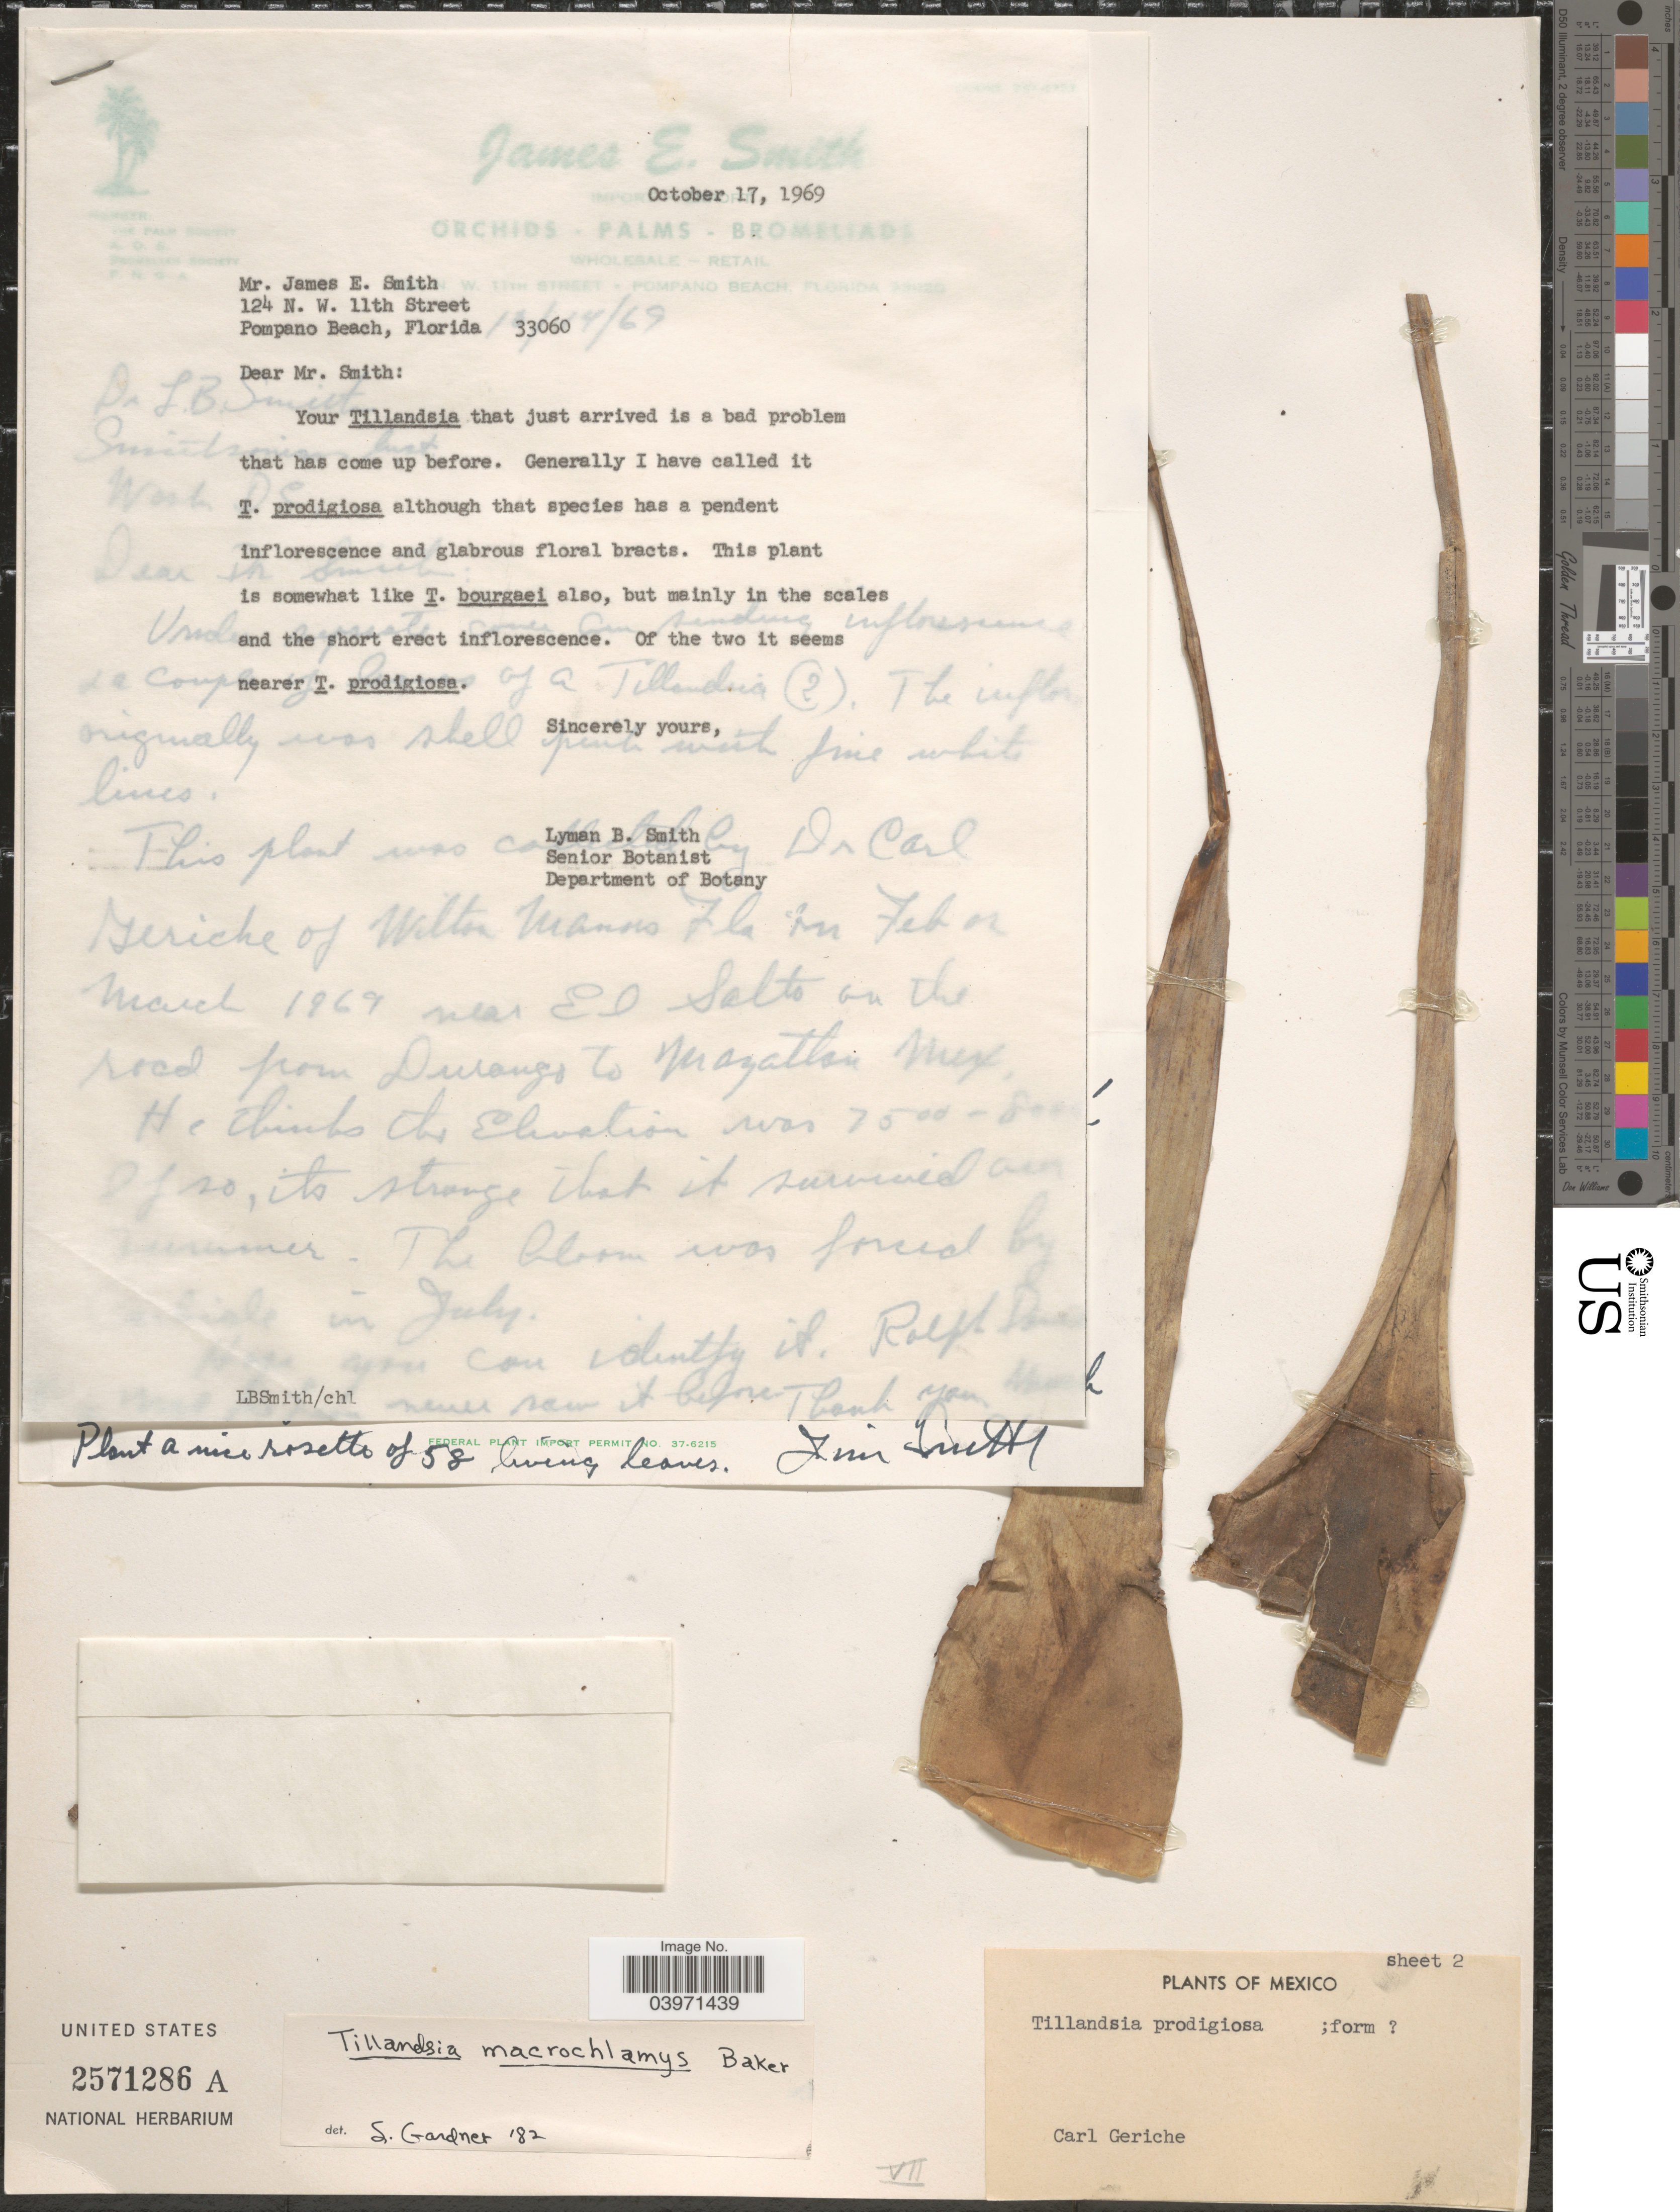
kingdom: Plantae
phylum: Tracheophyta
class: Liliopsida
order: Poales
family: Bromeliaceae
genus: Tillandsia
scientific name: Tillandsia macrochlamys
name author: Baker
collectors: C. Geriche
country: Mexico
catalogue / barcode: US 2571286A